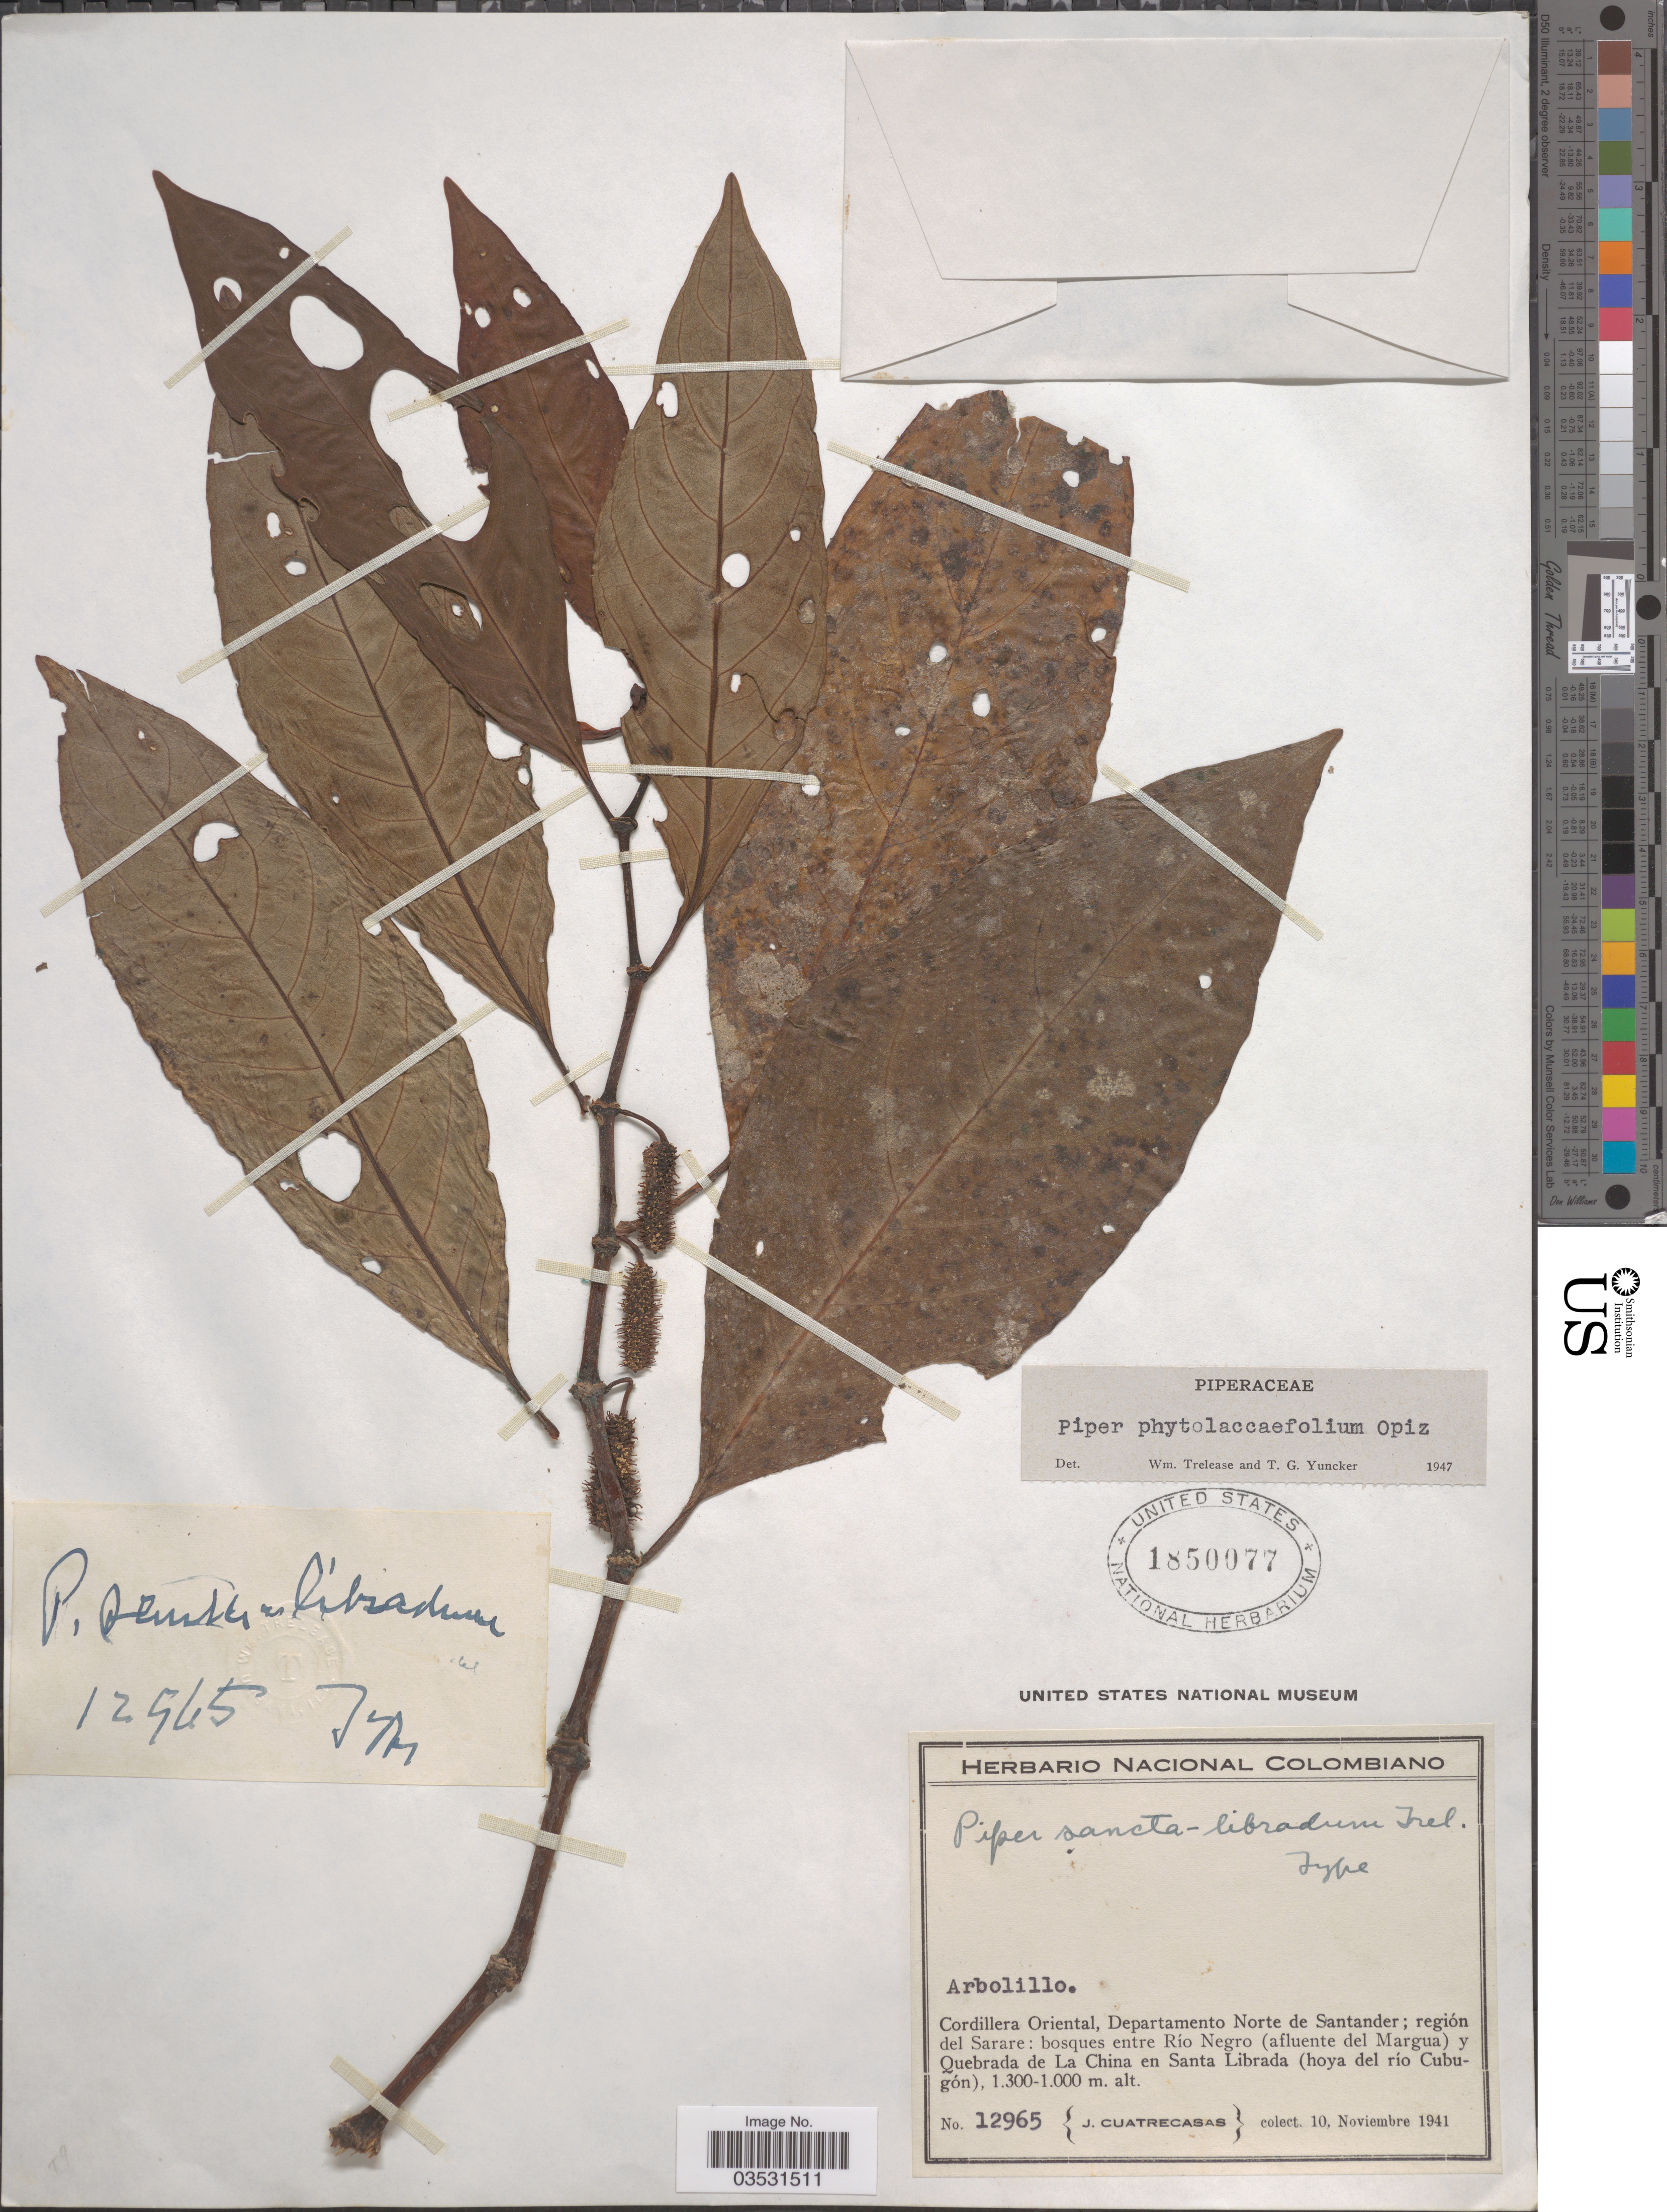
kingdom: Plantae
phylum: Tracheophyta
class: Magnoliopsida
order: Piperales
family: Piperaceae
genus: Piper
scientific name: Piper phytolaccifolium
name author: Opiz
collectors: J. Cuatrecasas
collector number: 12965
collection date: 1941-11-10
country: Colombia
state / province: Norte de Santander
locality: Cordillera Oriental, Departamento Norte de Santander; región del Sarare: bosque entre Río Negro (afluente del Margua) y Quebrada de La China en Santa Librada ( hoya del río Cubugón).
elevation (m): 1000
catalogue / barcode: US 1850077